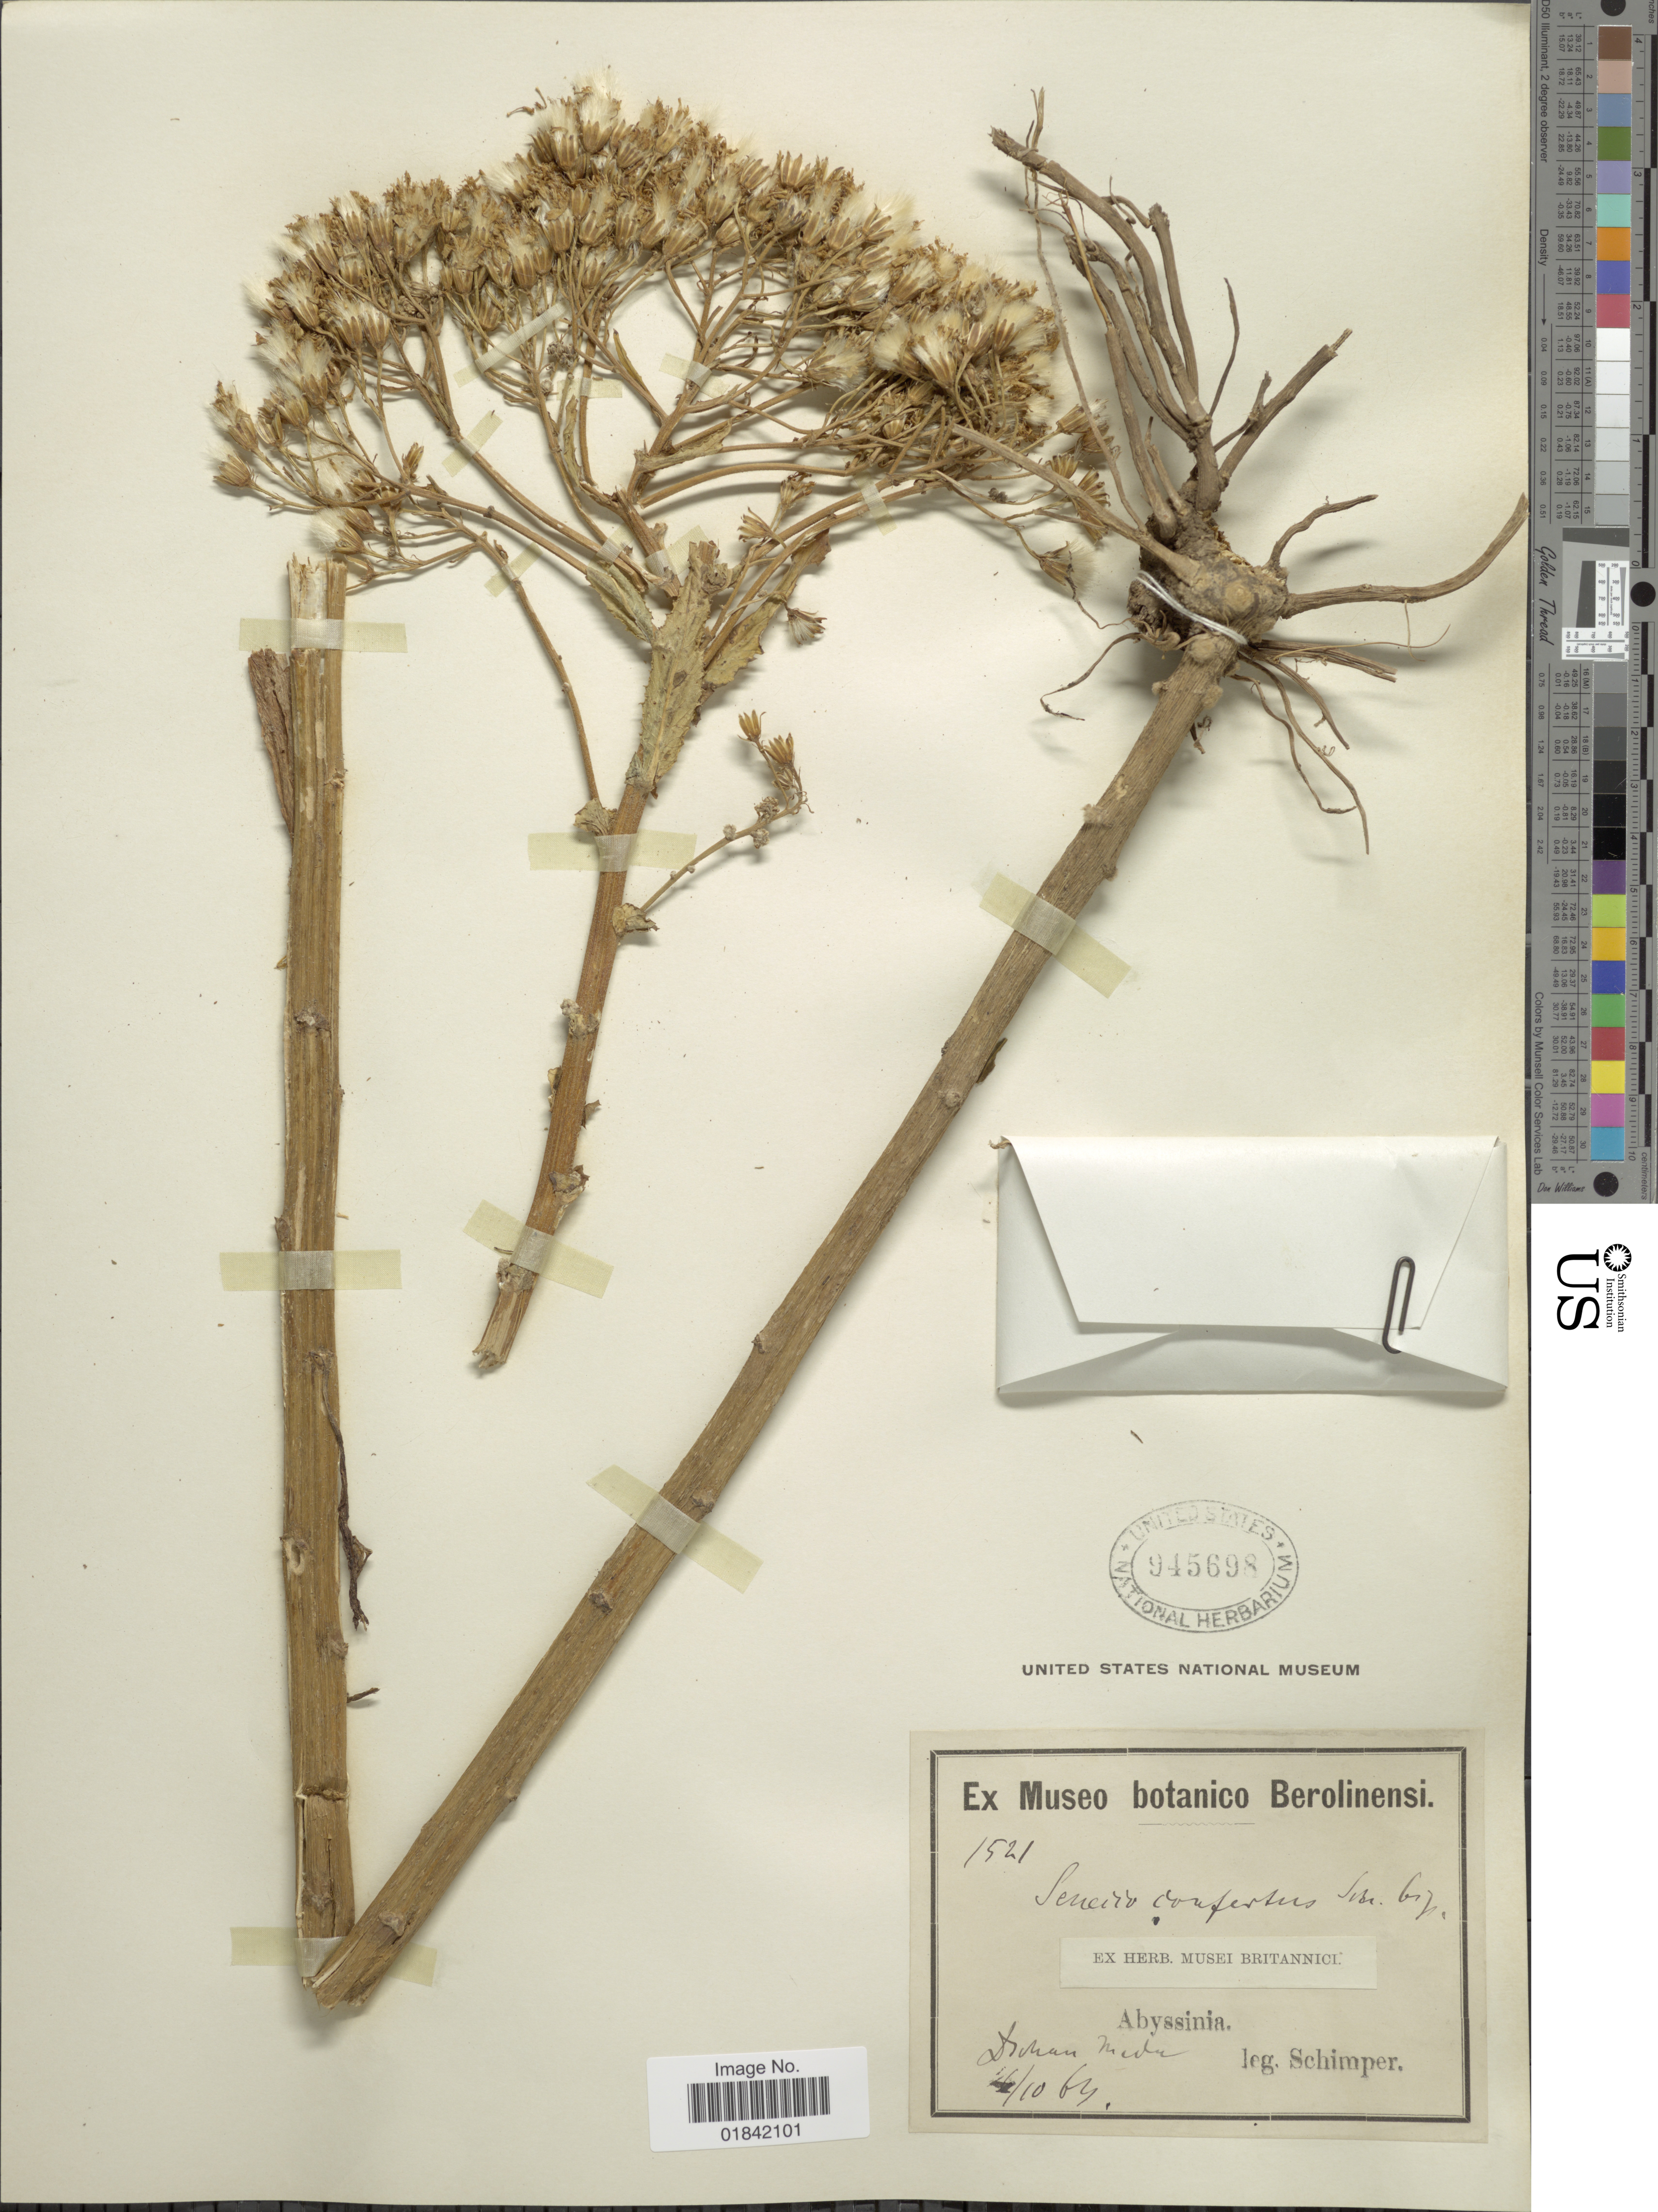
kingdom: Plantae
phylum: Tracheophyta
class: Magnoliopsida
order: Asterales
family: Asteraceae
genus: Senecio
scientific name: Senecio confertus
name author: Nelson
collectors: -. Schimper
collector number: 1521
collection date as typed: Transcribed d/m/y: /10/64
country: Eritrea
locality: Abyssinia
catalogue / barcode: US 945698